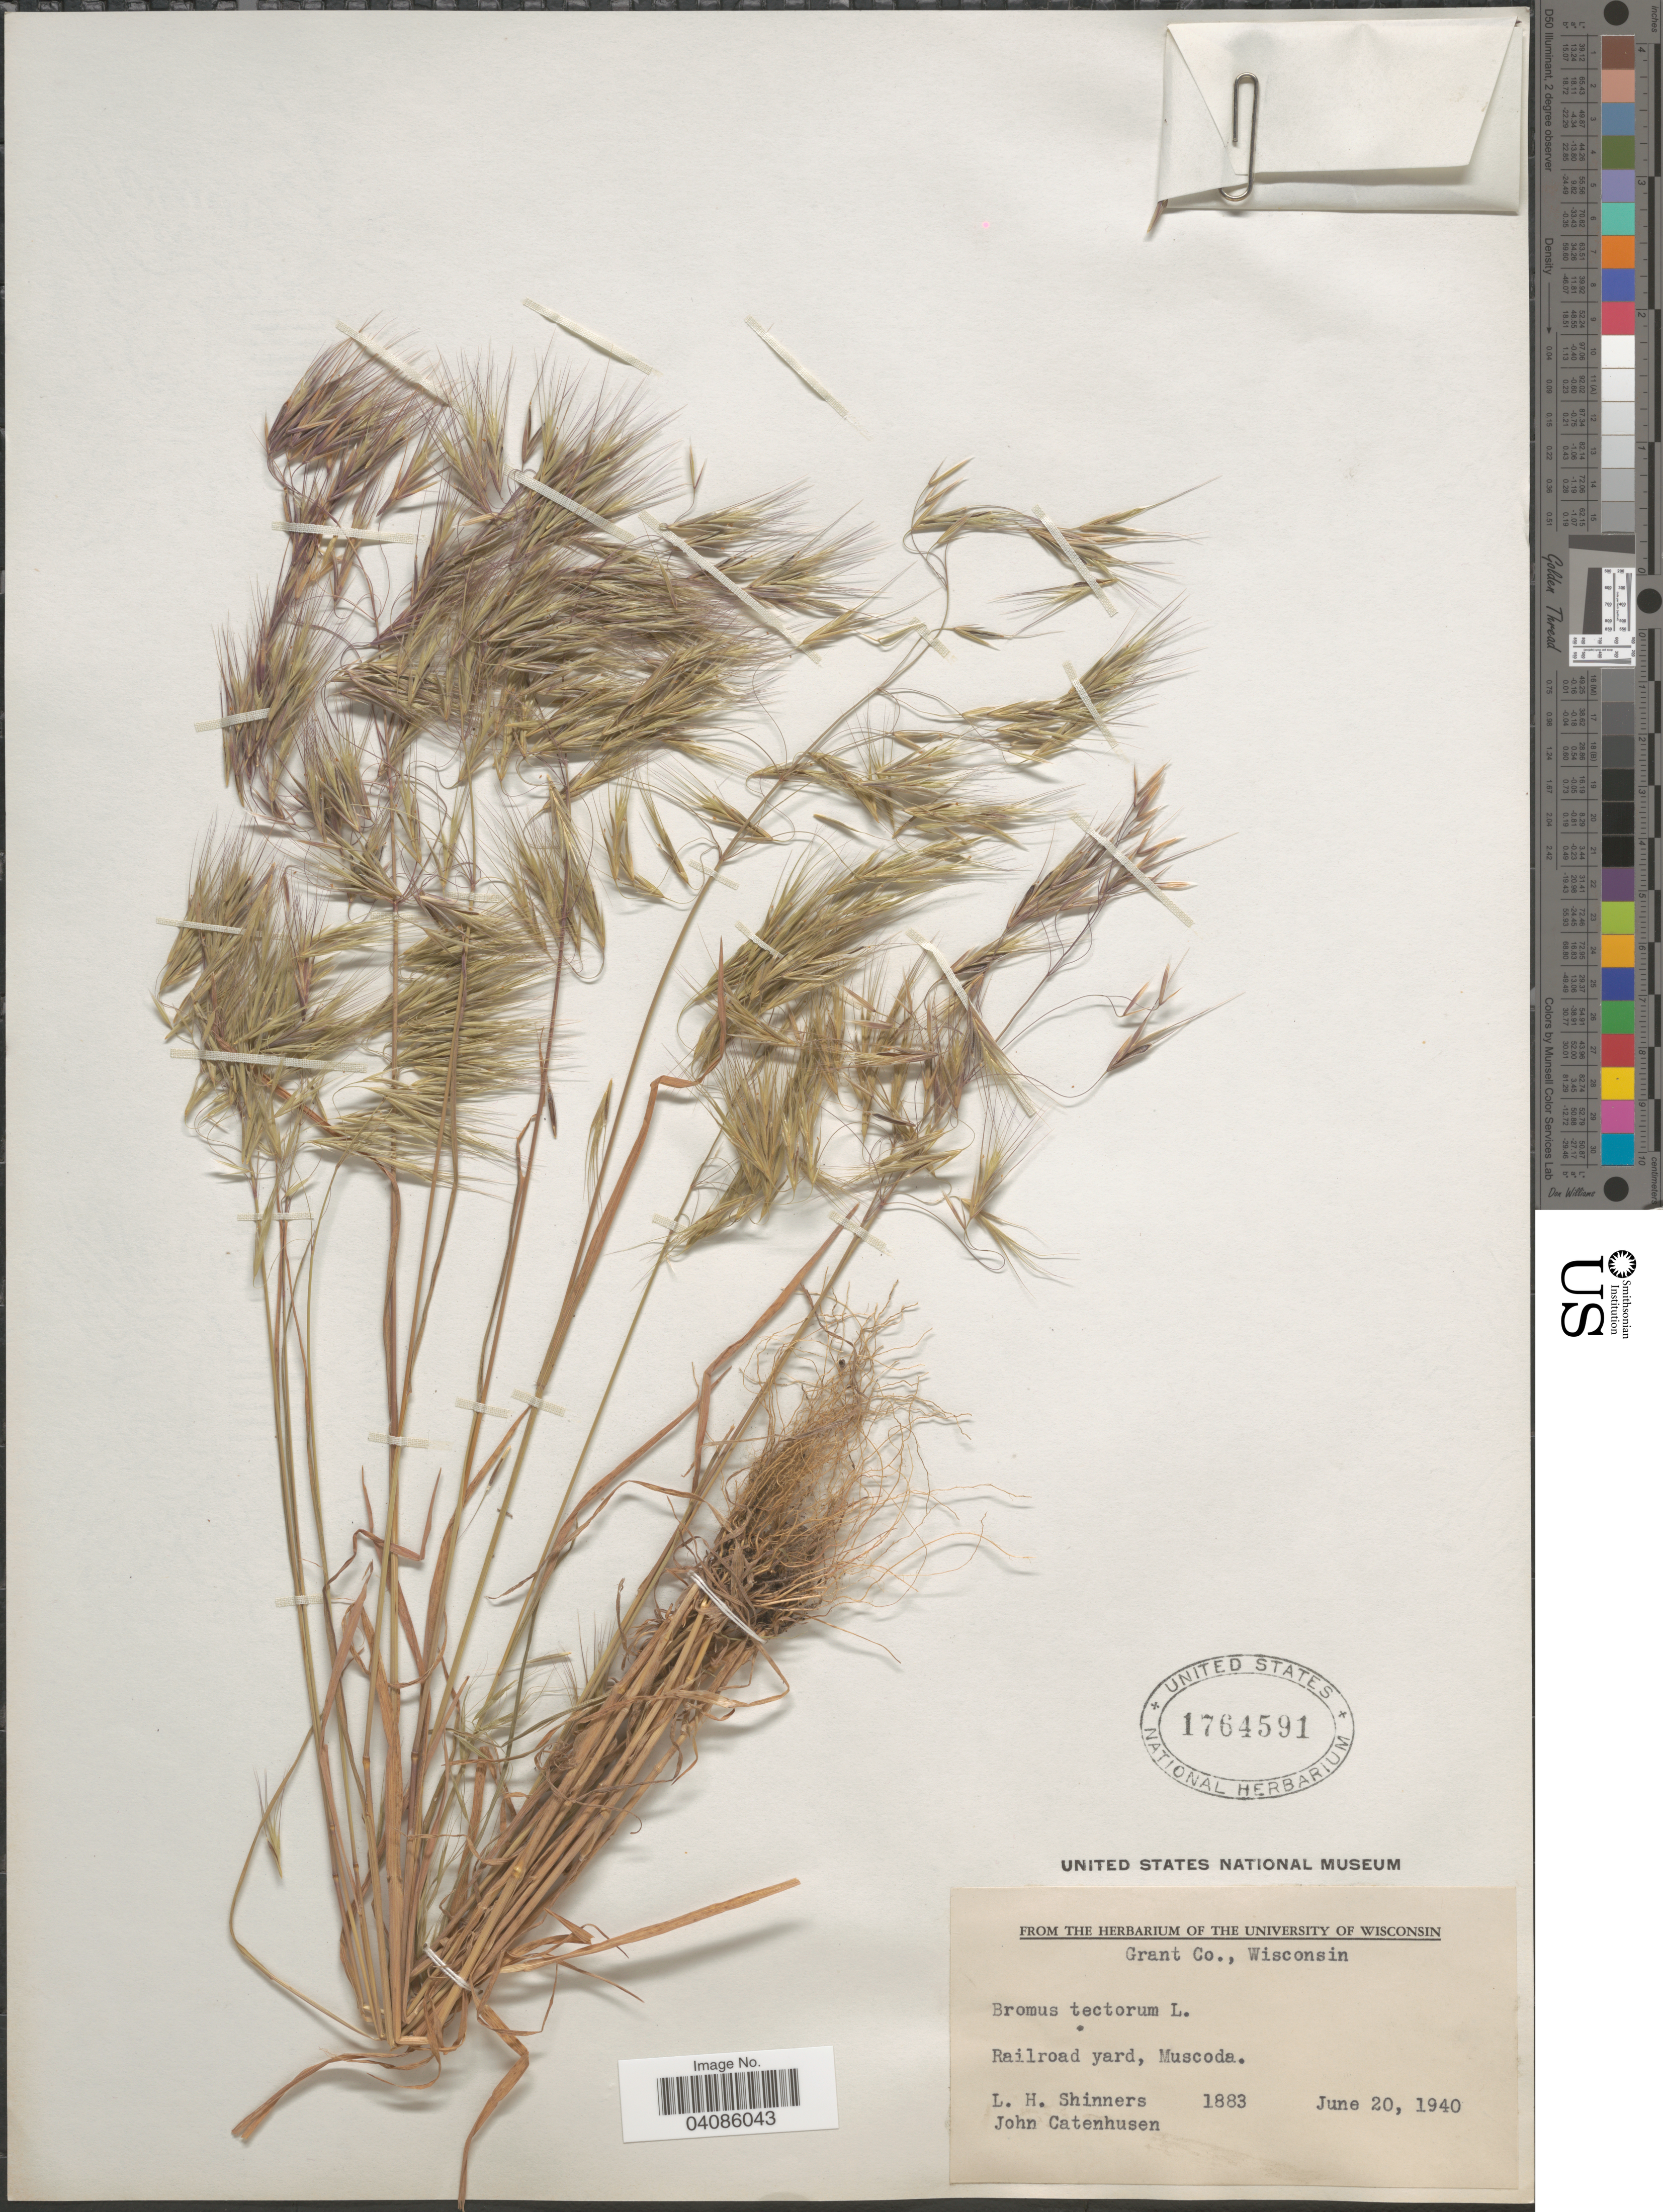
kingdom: Plantae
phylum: Tracheophyta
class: Liliopsida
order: Poales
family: Poaceae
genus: Bromus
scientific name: Bromus tectorum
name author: L.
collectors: L. H. Shinners & J. Catenhusen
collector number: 1883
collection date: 1940-06-20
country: United States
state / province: Wisconsin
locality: Grant Co., Railroad yard, Muscoda.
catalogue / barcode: US 1764591